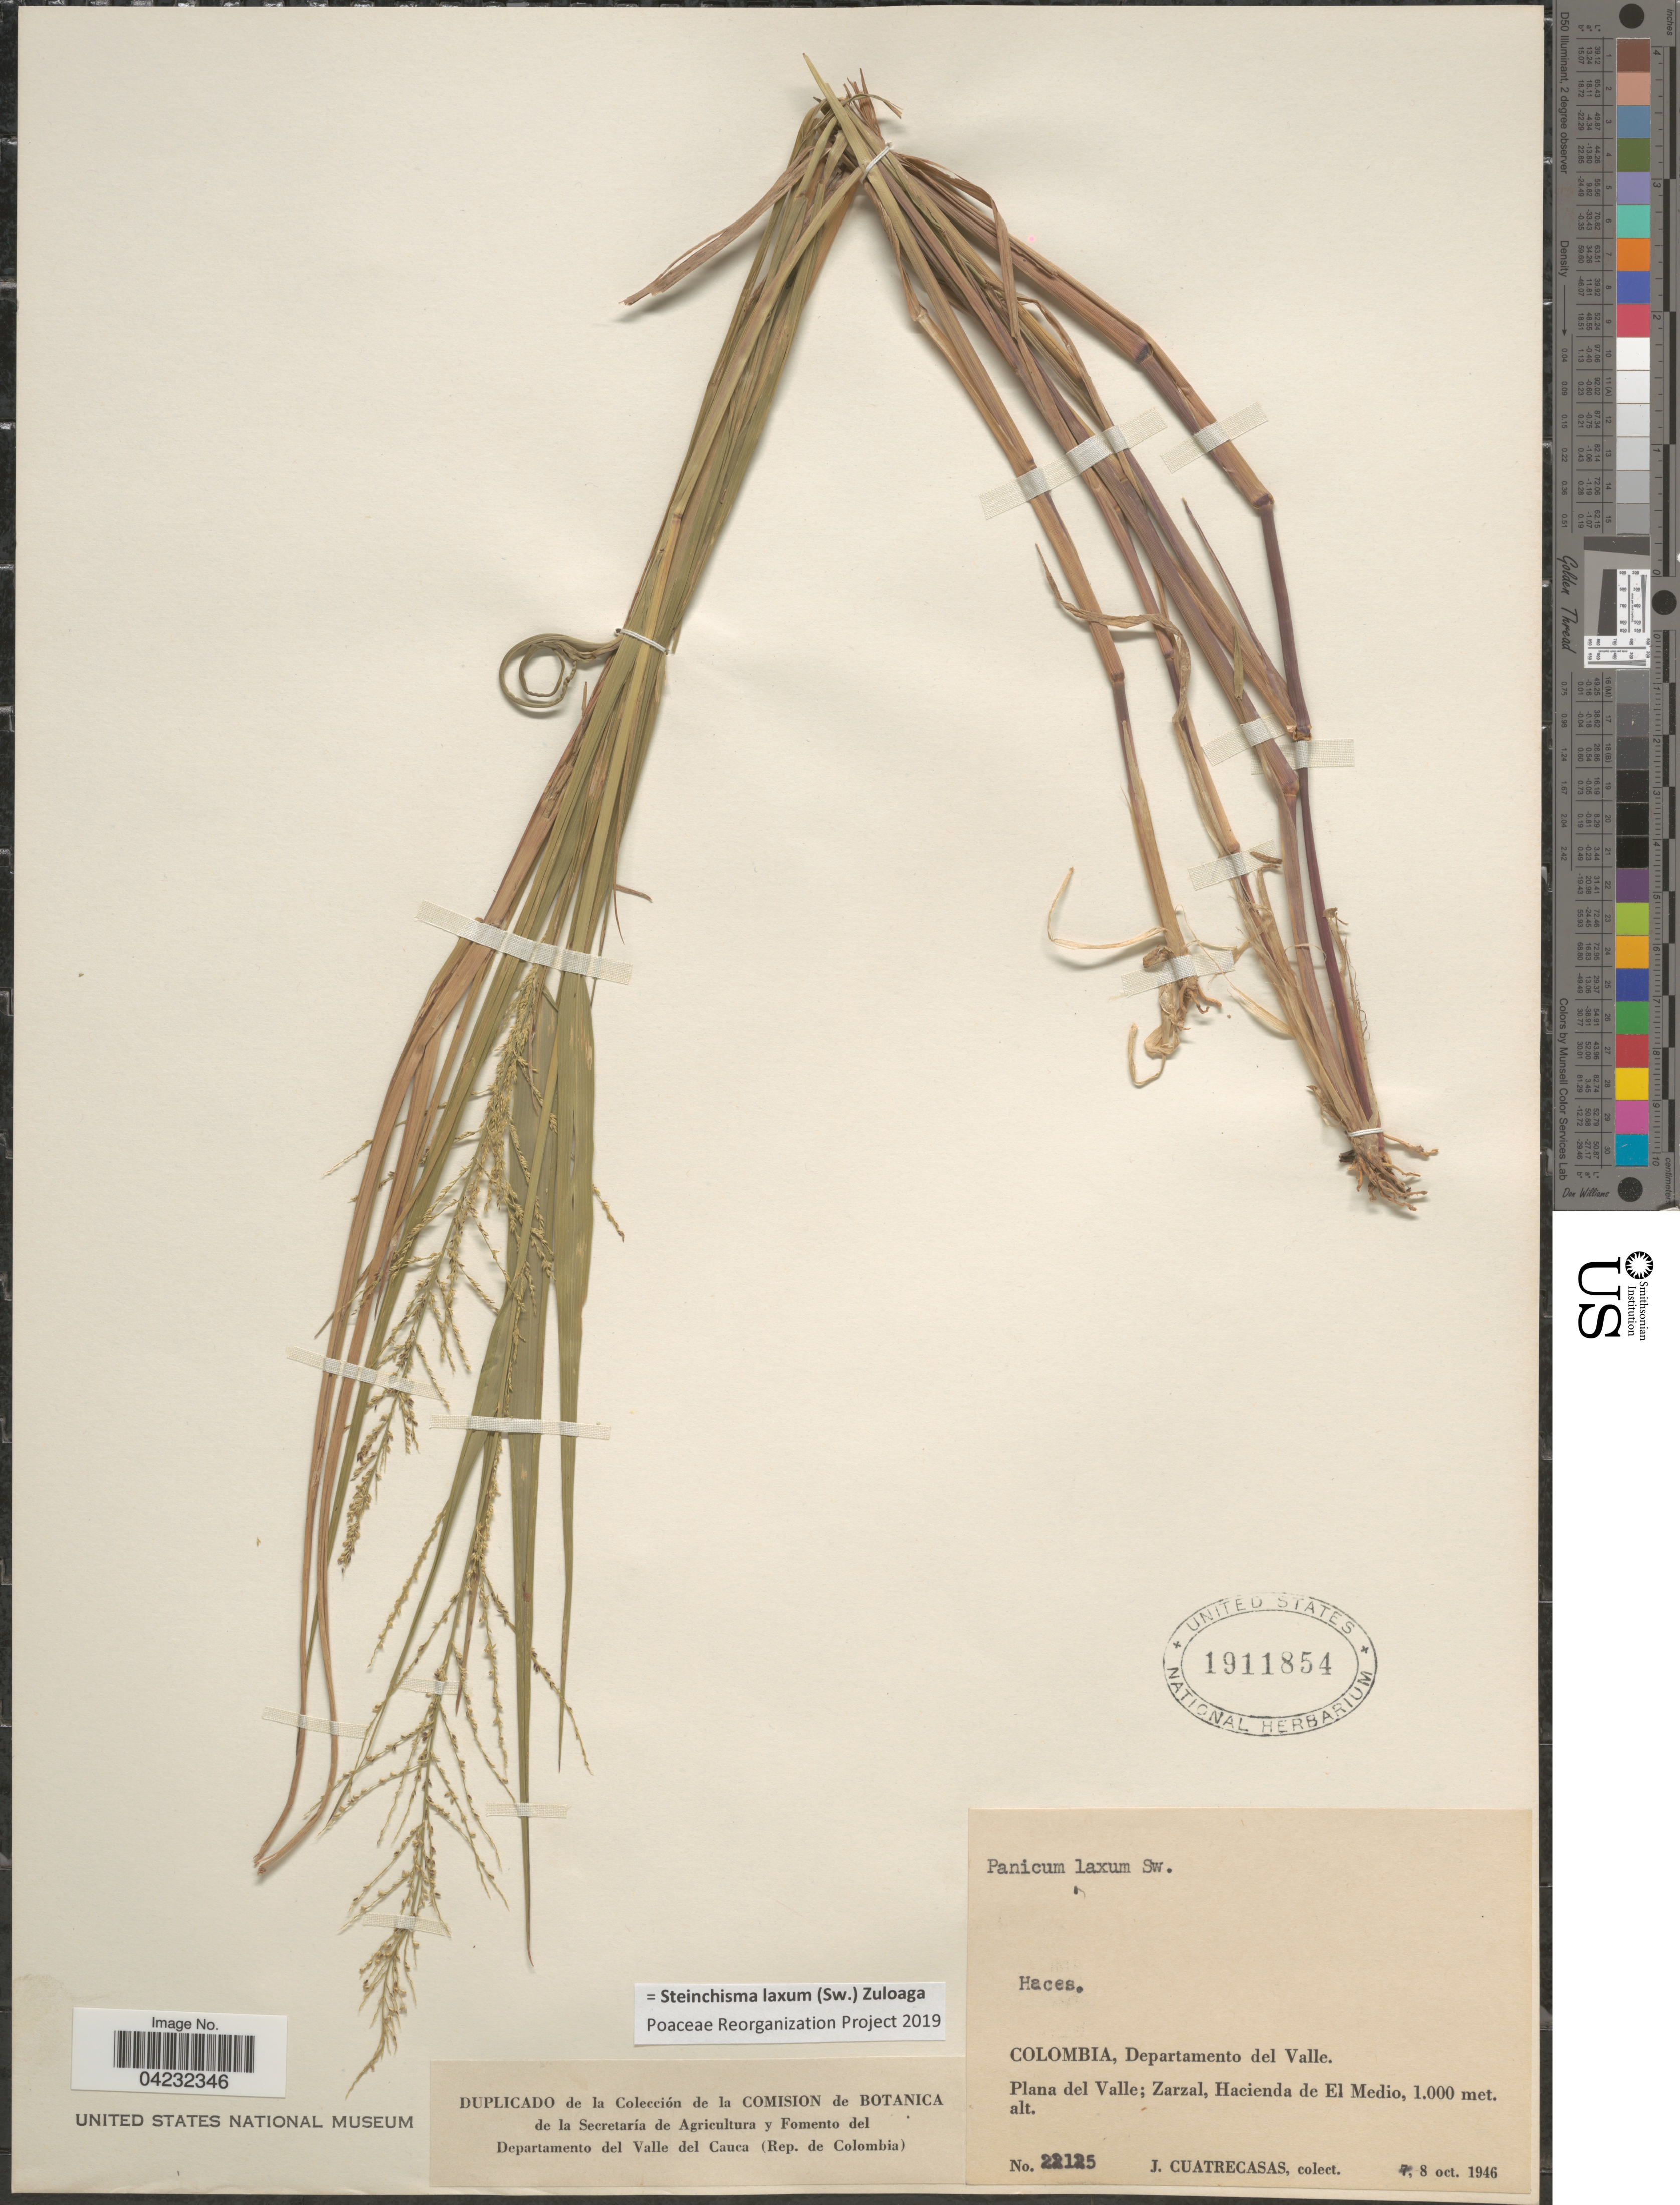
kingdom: Plantae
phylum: Tracheophyta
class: Liliopsida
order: Poales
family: Poaceae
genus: Steinchisma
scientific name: Steinchisma laxum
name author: (Sw.) Zuloaga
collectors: J. Cuatrecasas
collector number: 22125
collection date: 1946-10-08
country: Colombia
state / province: Valle del Cauca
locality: Departamento del Valle. Plana del Valle; Zarzal, Hacienda de El Medio.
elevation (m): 1000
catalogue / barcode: US 1911854